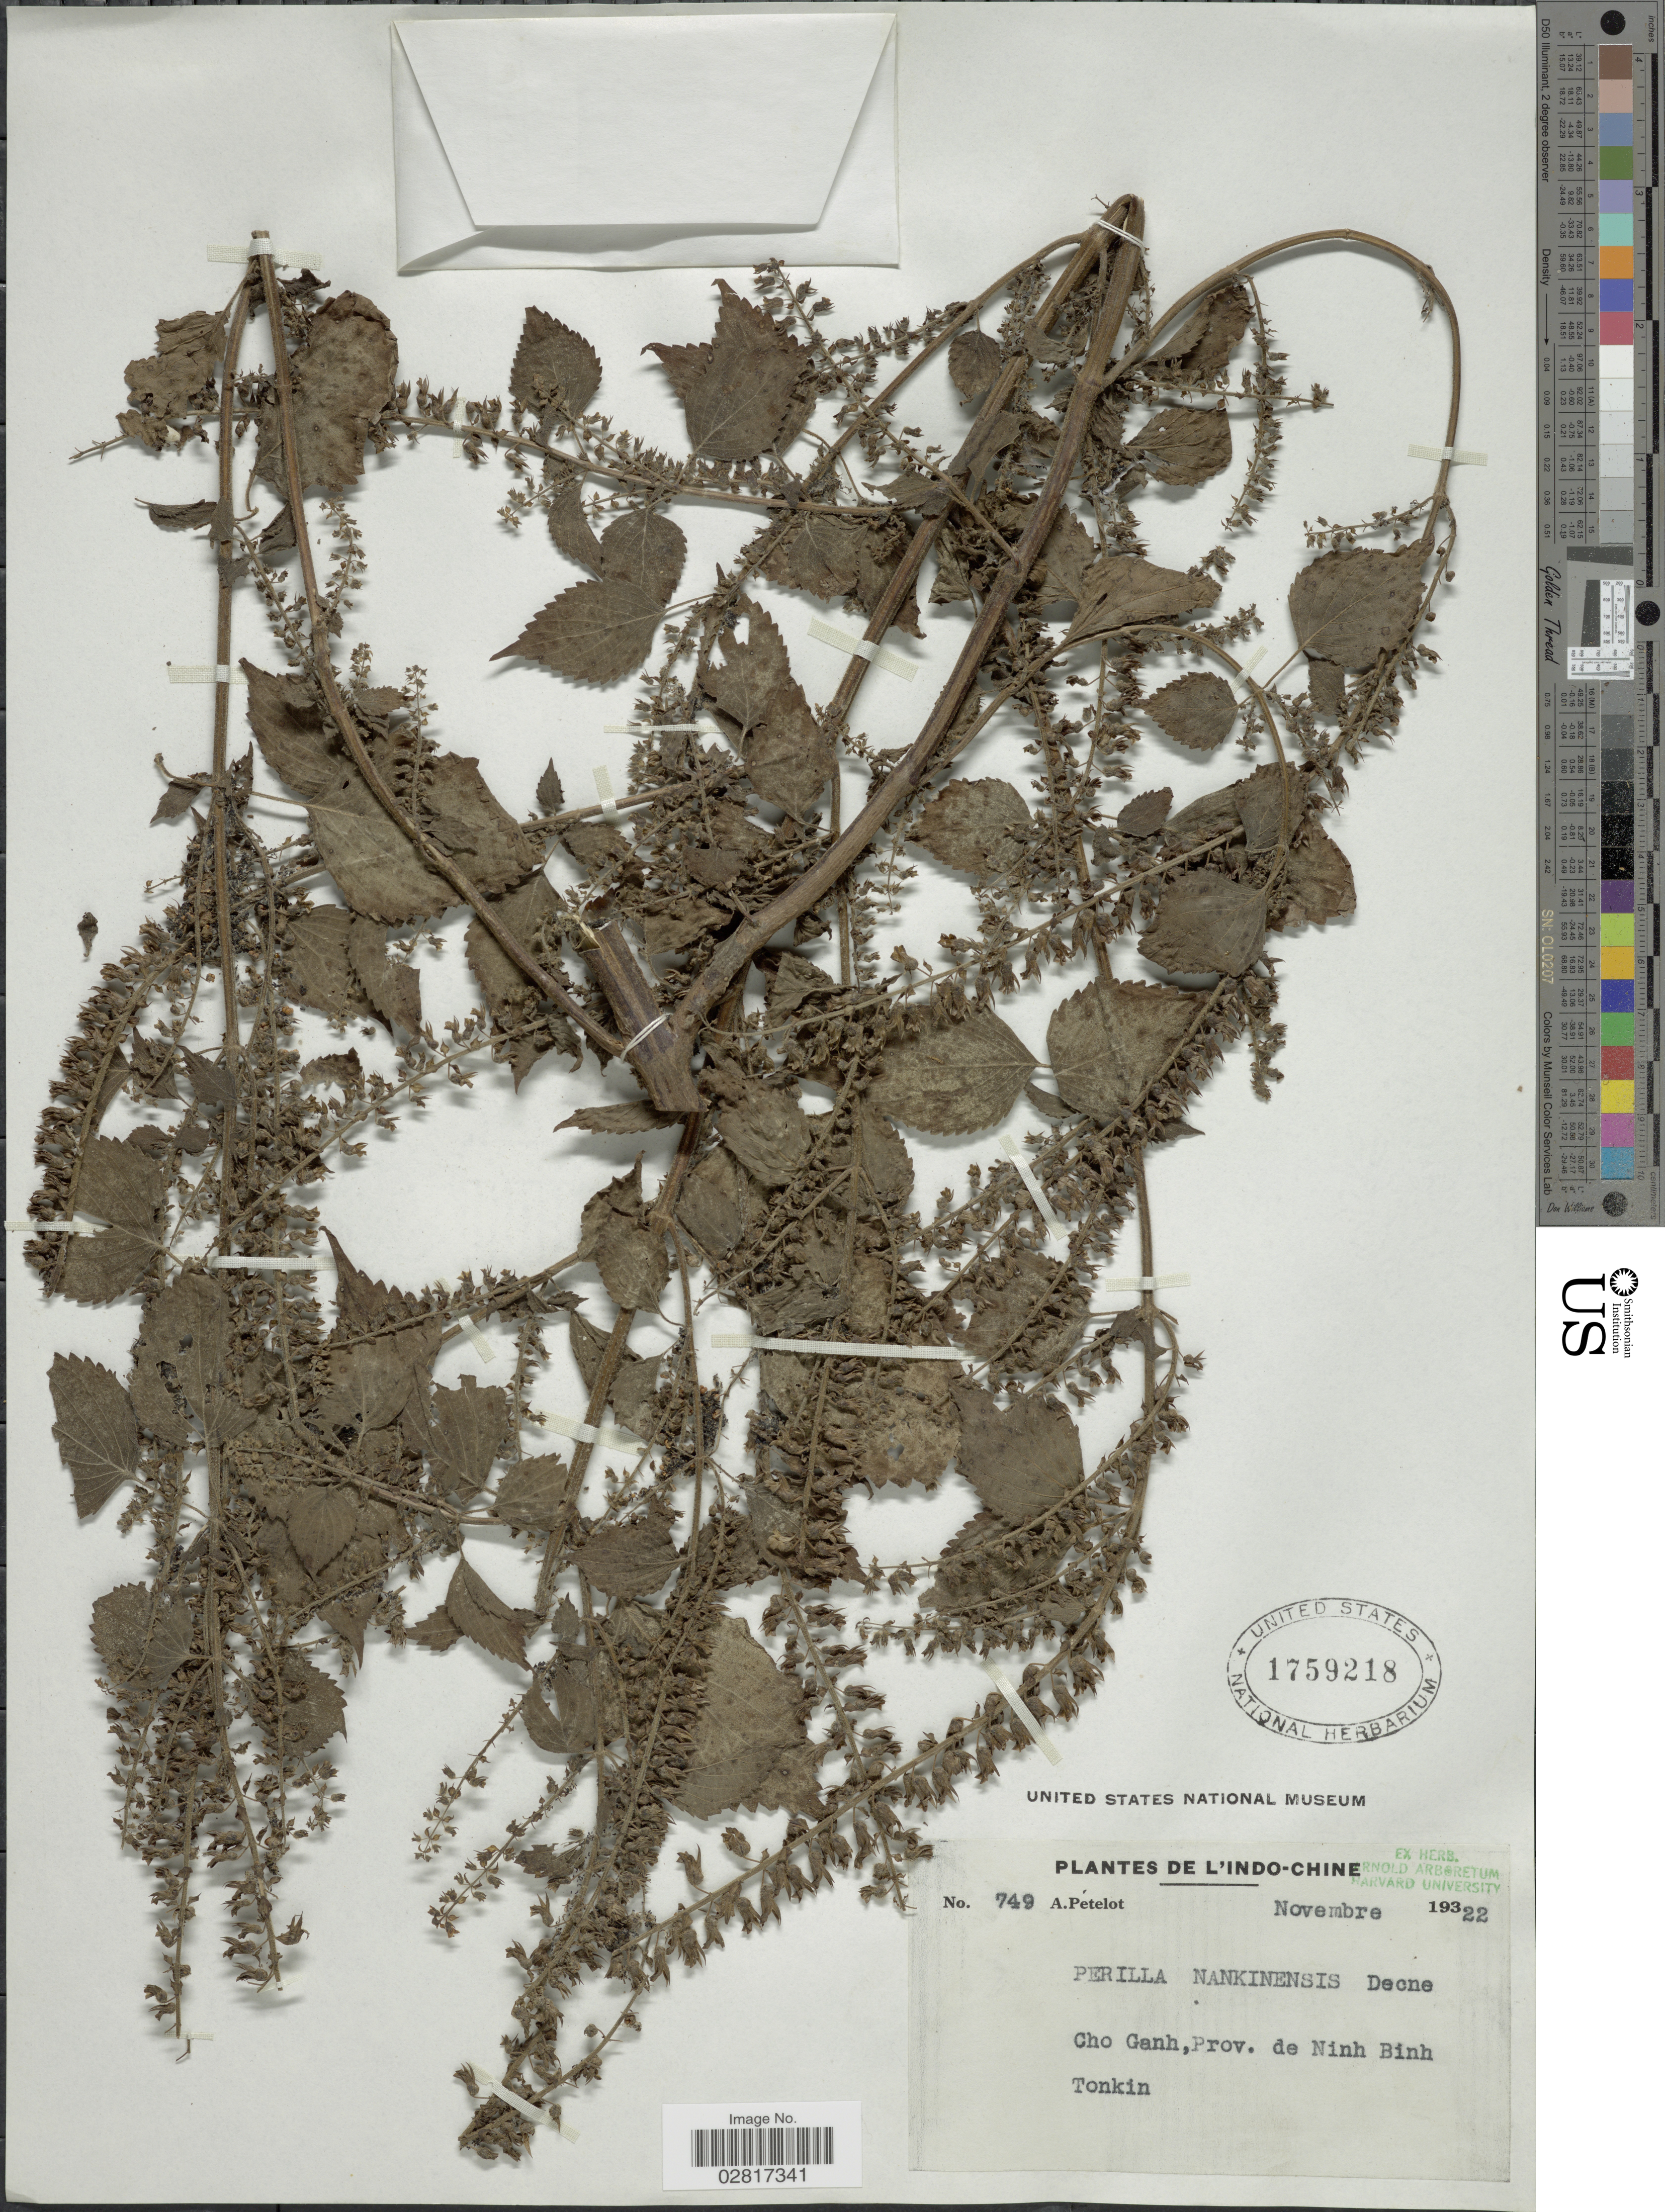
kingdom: Plantae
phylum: Tracheophyta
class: Magnoliopsida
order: Lamiales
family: Lamiaceae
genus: Perilla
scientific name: Perilla frutescens var. crispa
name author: (Thunb.) H. Deane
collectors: A. Petelot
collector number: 749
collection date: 1922-11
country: Vietnam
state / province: Ninh Binh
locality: Indo-Chine. Cho Ganh, Prov. de Ninh Binh. Tonkin.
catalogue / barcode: US 1759218